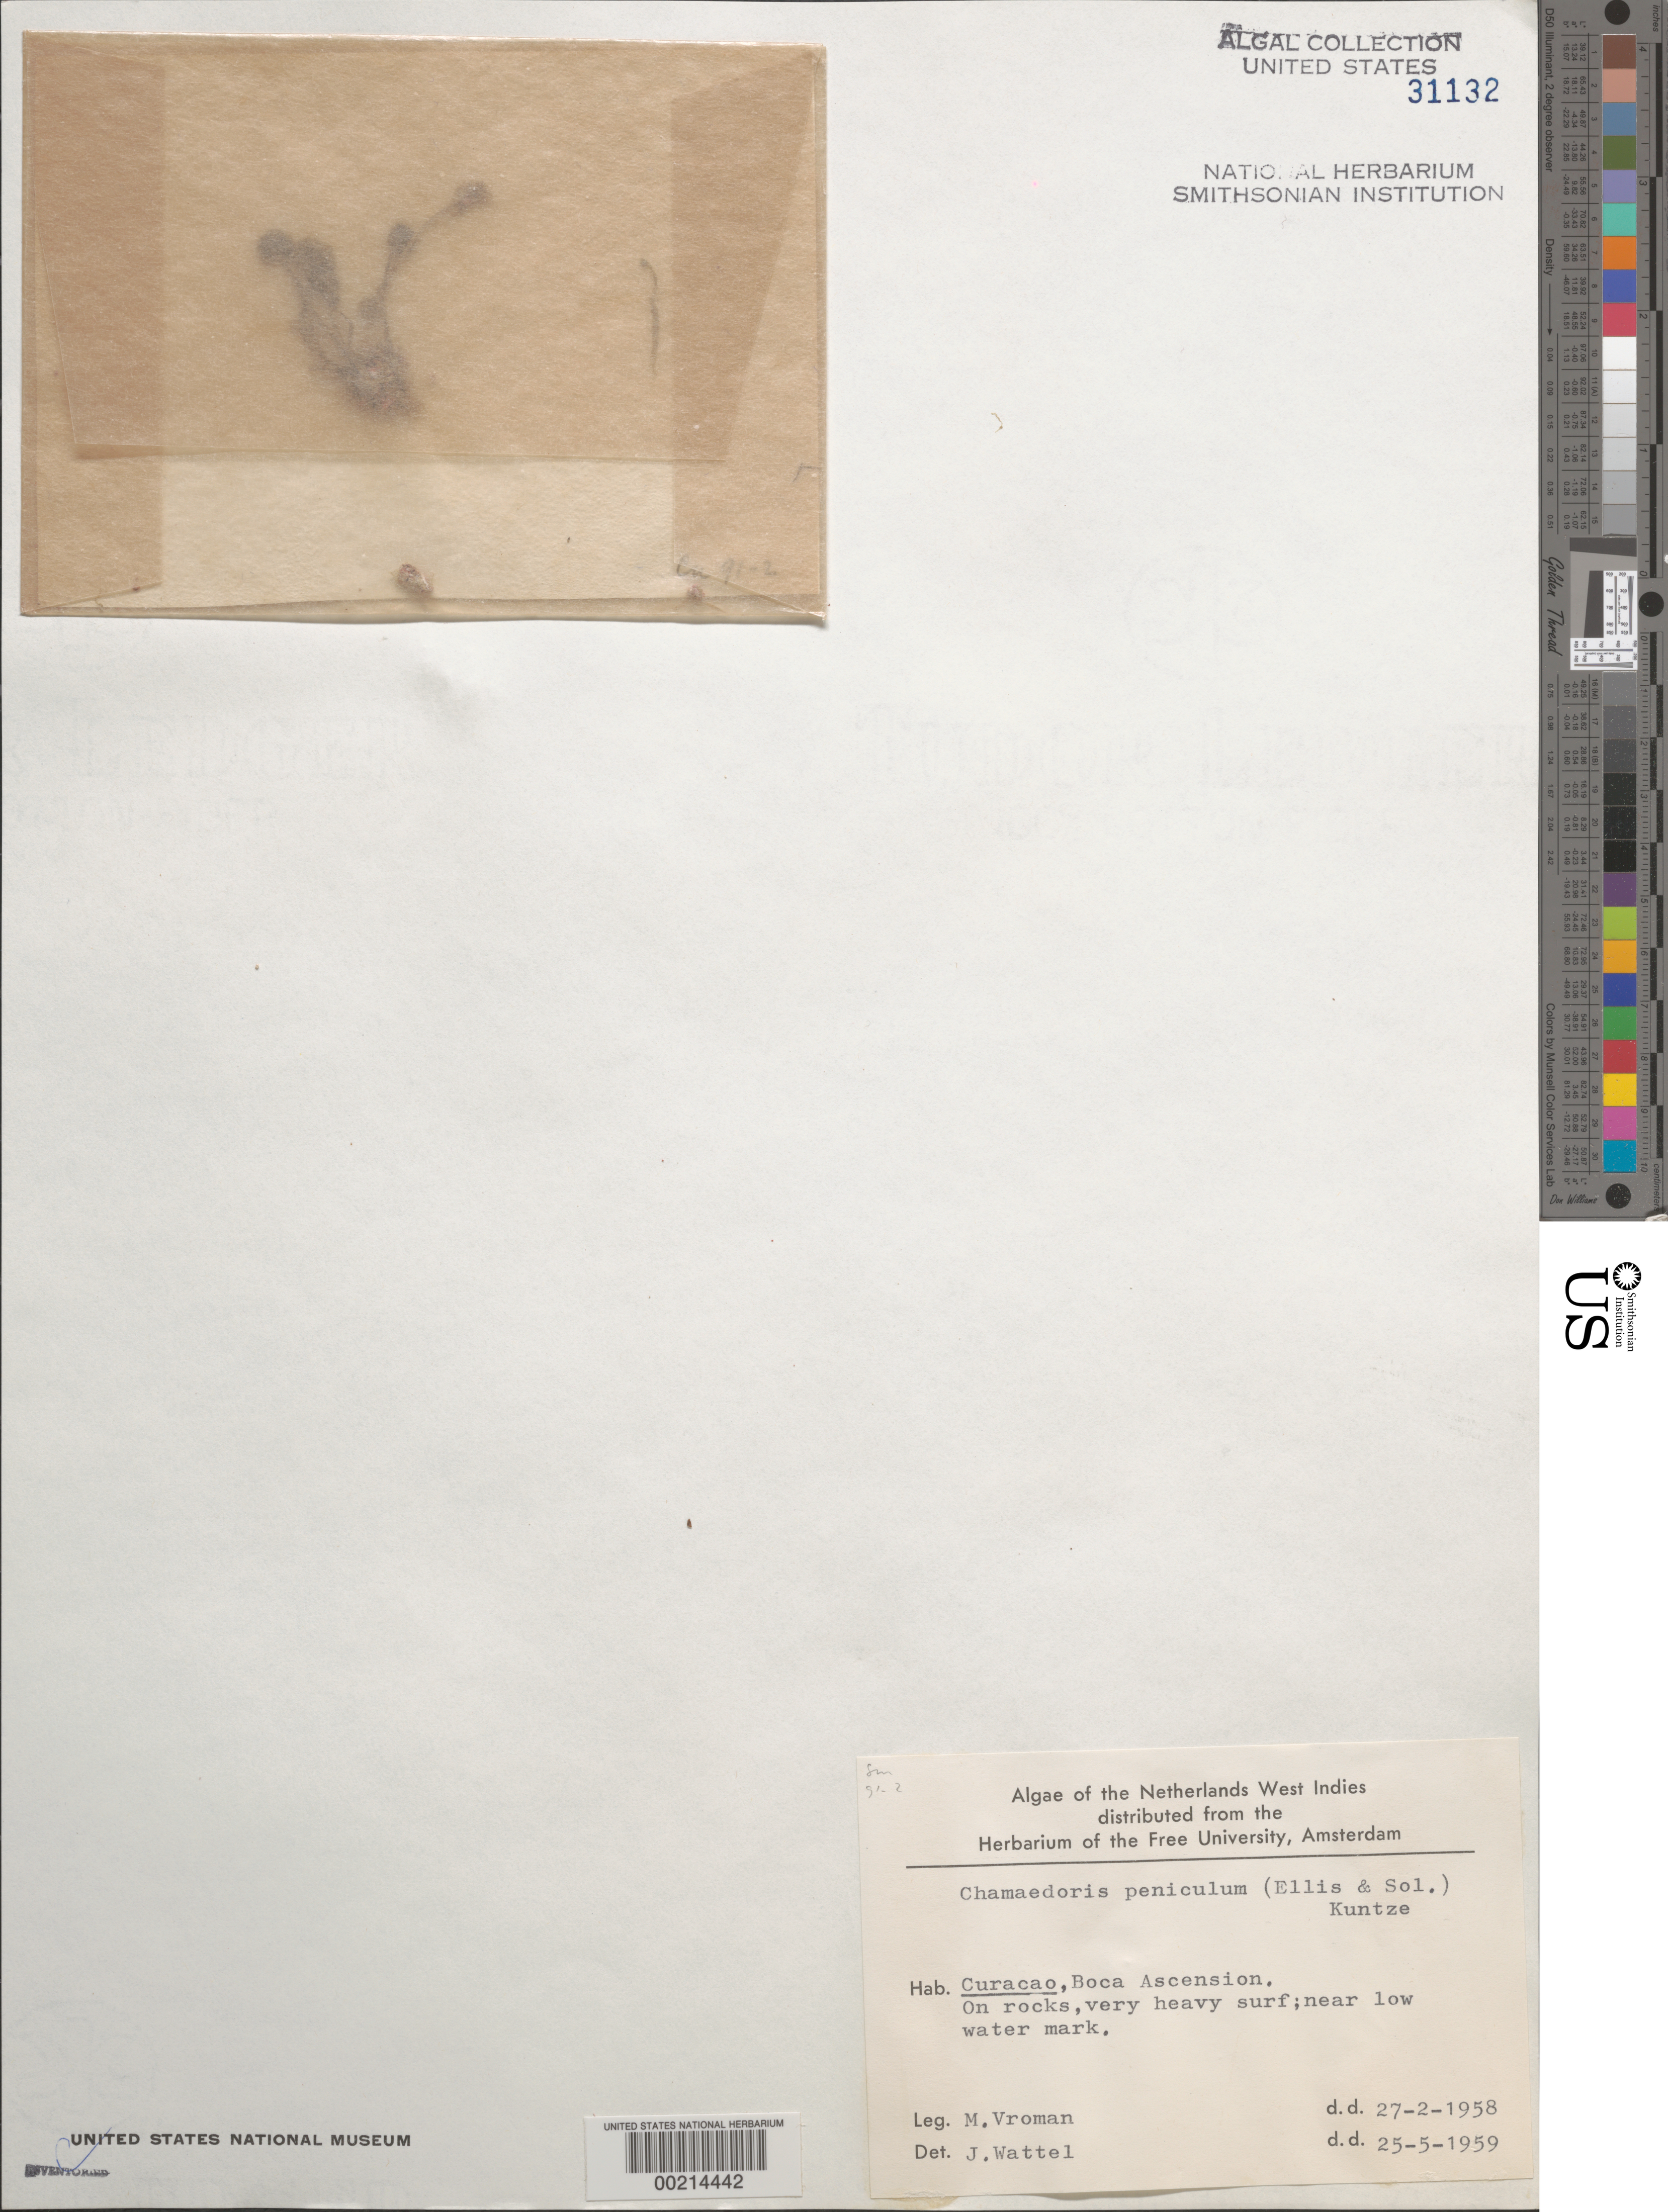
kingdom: Plantae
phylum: Chlorophyta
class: Ulvophyceae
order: Siphonocladales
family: Siphonocladaceae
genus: Chamaedoris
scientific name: Chamaedoris peniculum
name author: (J. Ellis & Sol.) Kuntze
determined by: Wattel, J.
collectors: M. Vroman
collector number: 91-2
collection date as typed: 27 Feb 1958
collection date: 1958-02-27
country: Curaçao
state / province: ABC Islands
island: Curaçao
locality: Boca Ascension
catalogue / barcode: US 31132